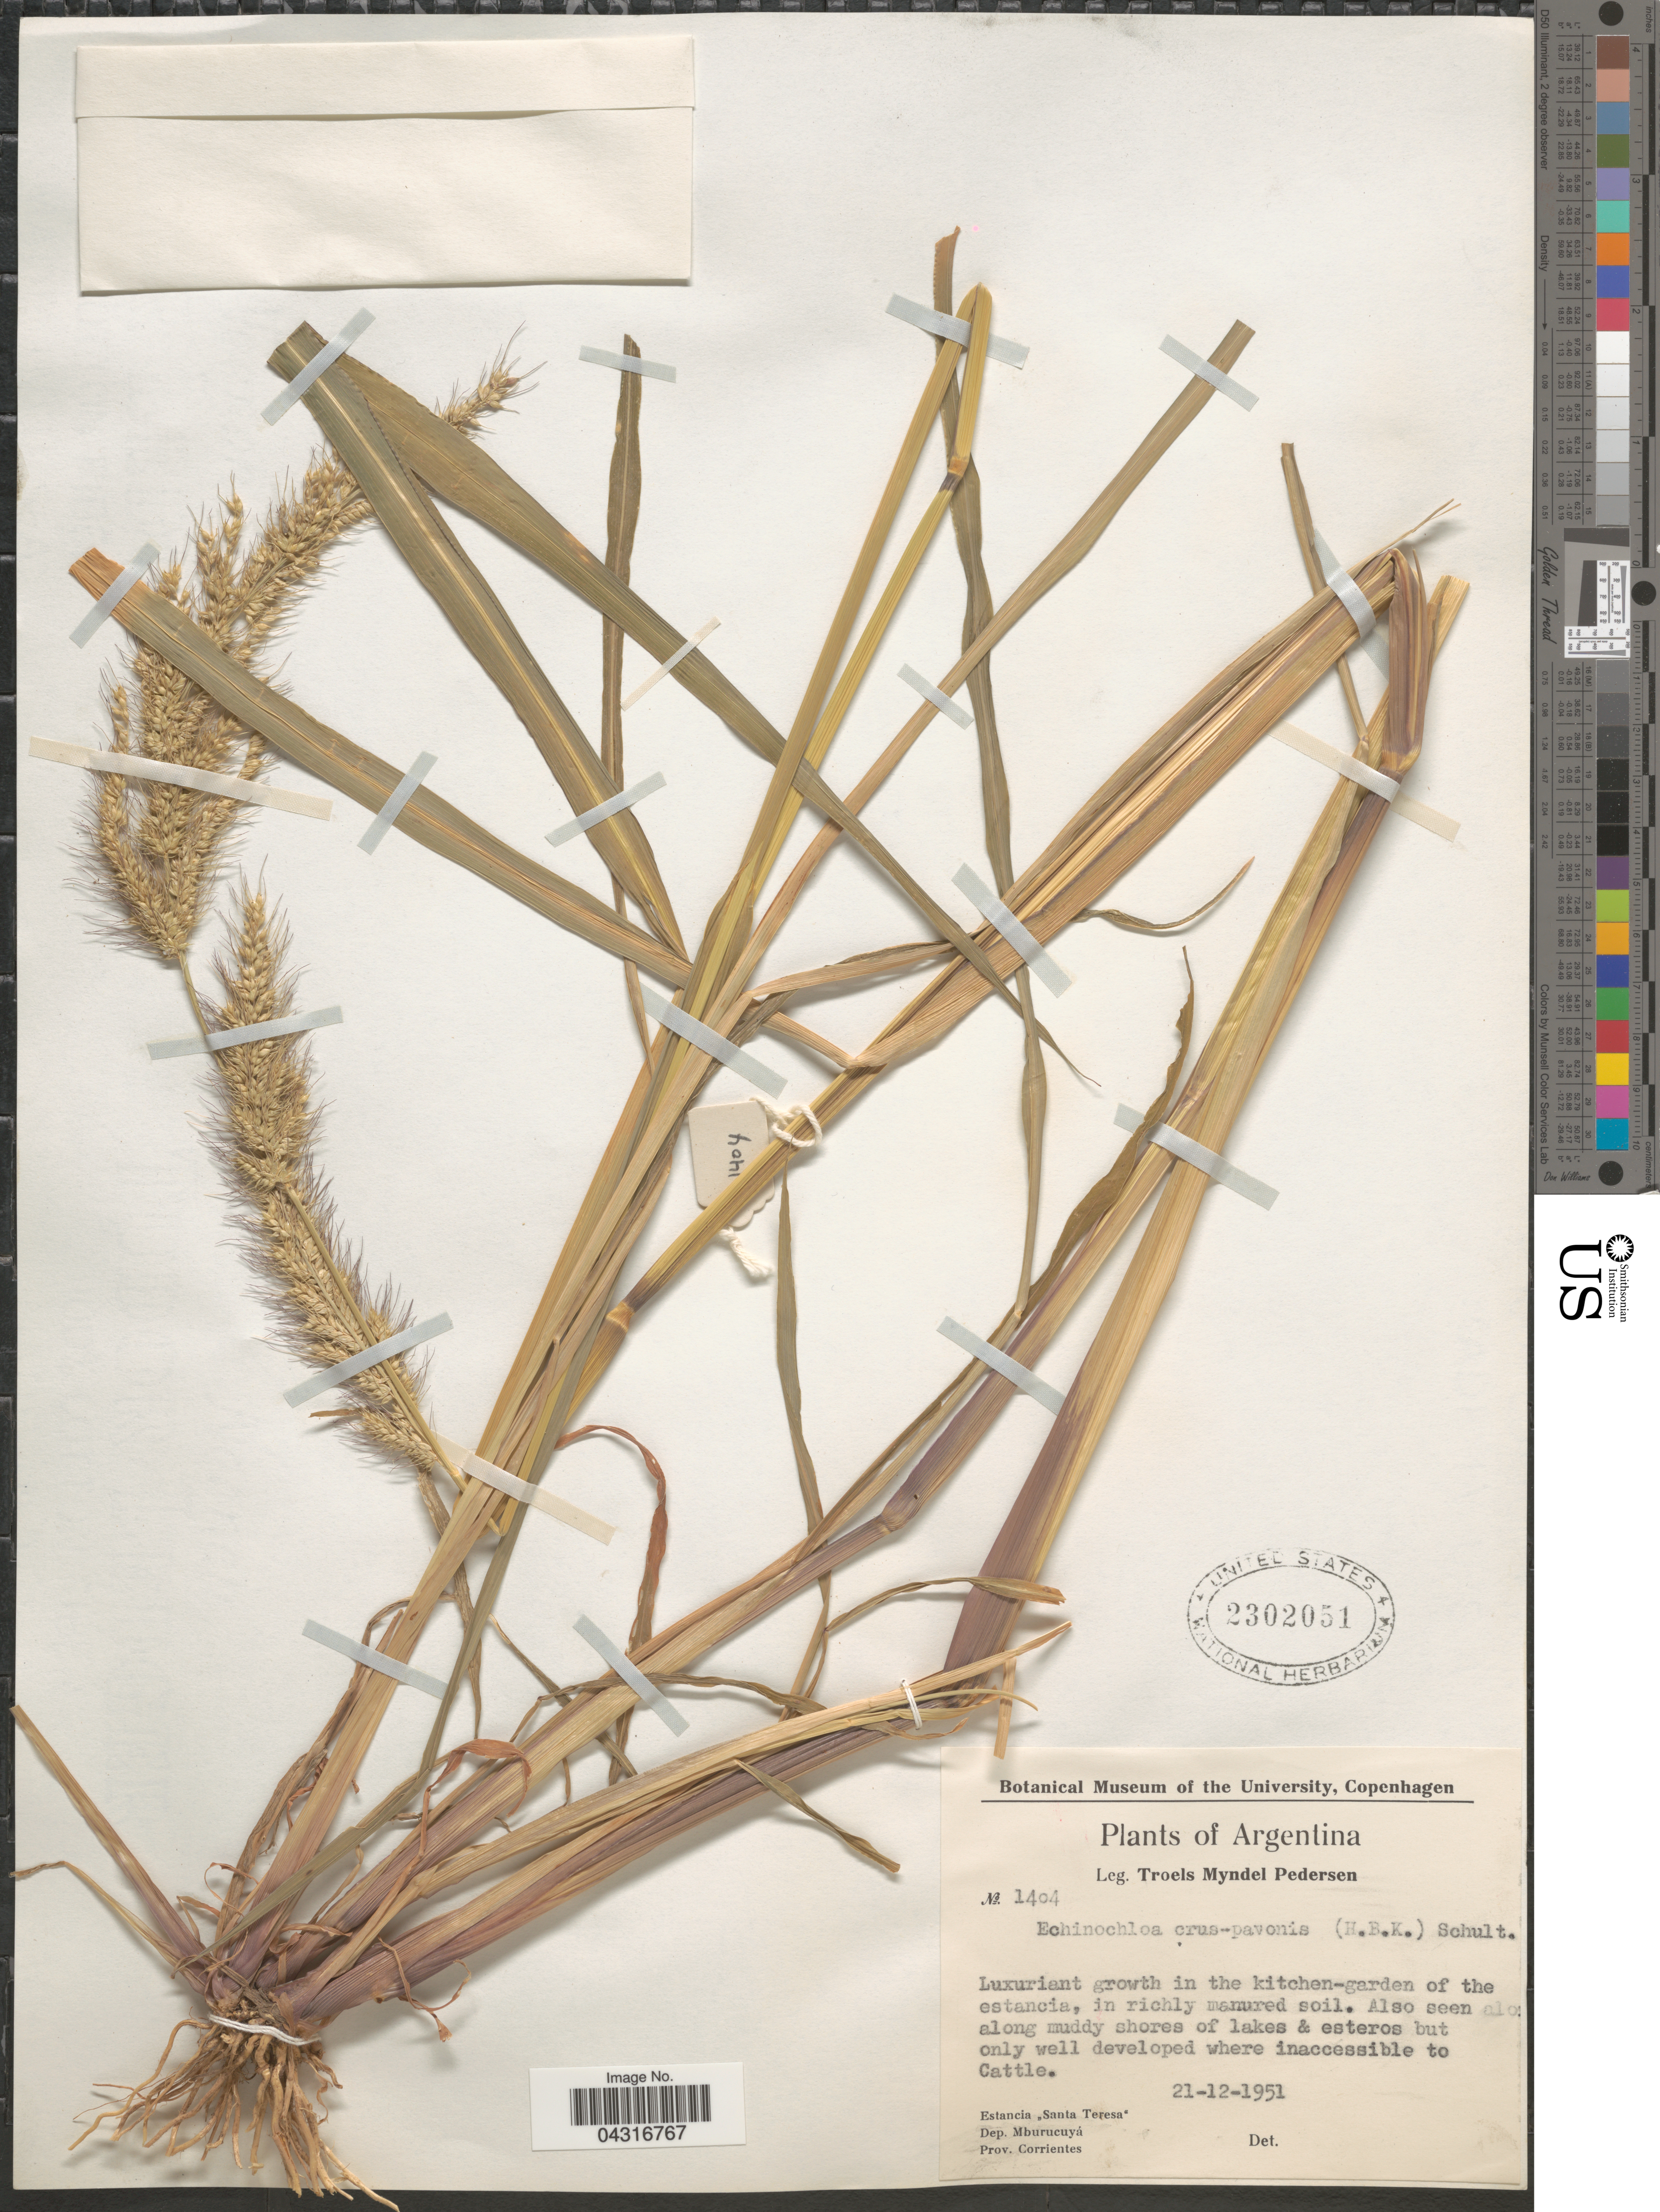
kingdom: Plantae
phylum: Tracheophyta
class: Liliopsida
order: Poales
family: Poaceae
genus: Echinochloa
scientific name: Echinochloa crus-pavonis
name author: (Kunth) Schult.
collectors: T. Pederson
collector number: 1404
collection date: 1951-12-21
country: Argentina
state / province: Corrientes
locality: Estancia "Santa Teresa". Dep. Mburucuyá.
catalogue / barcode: US 2302051